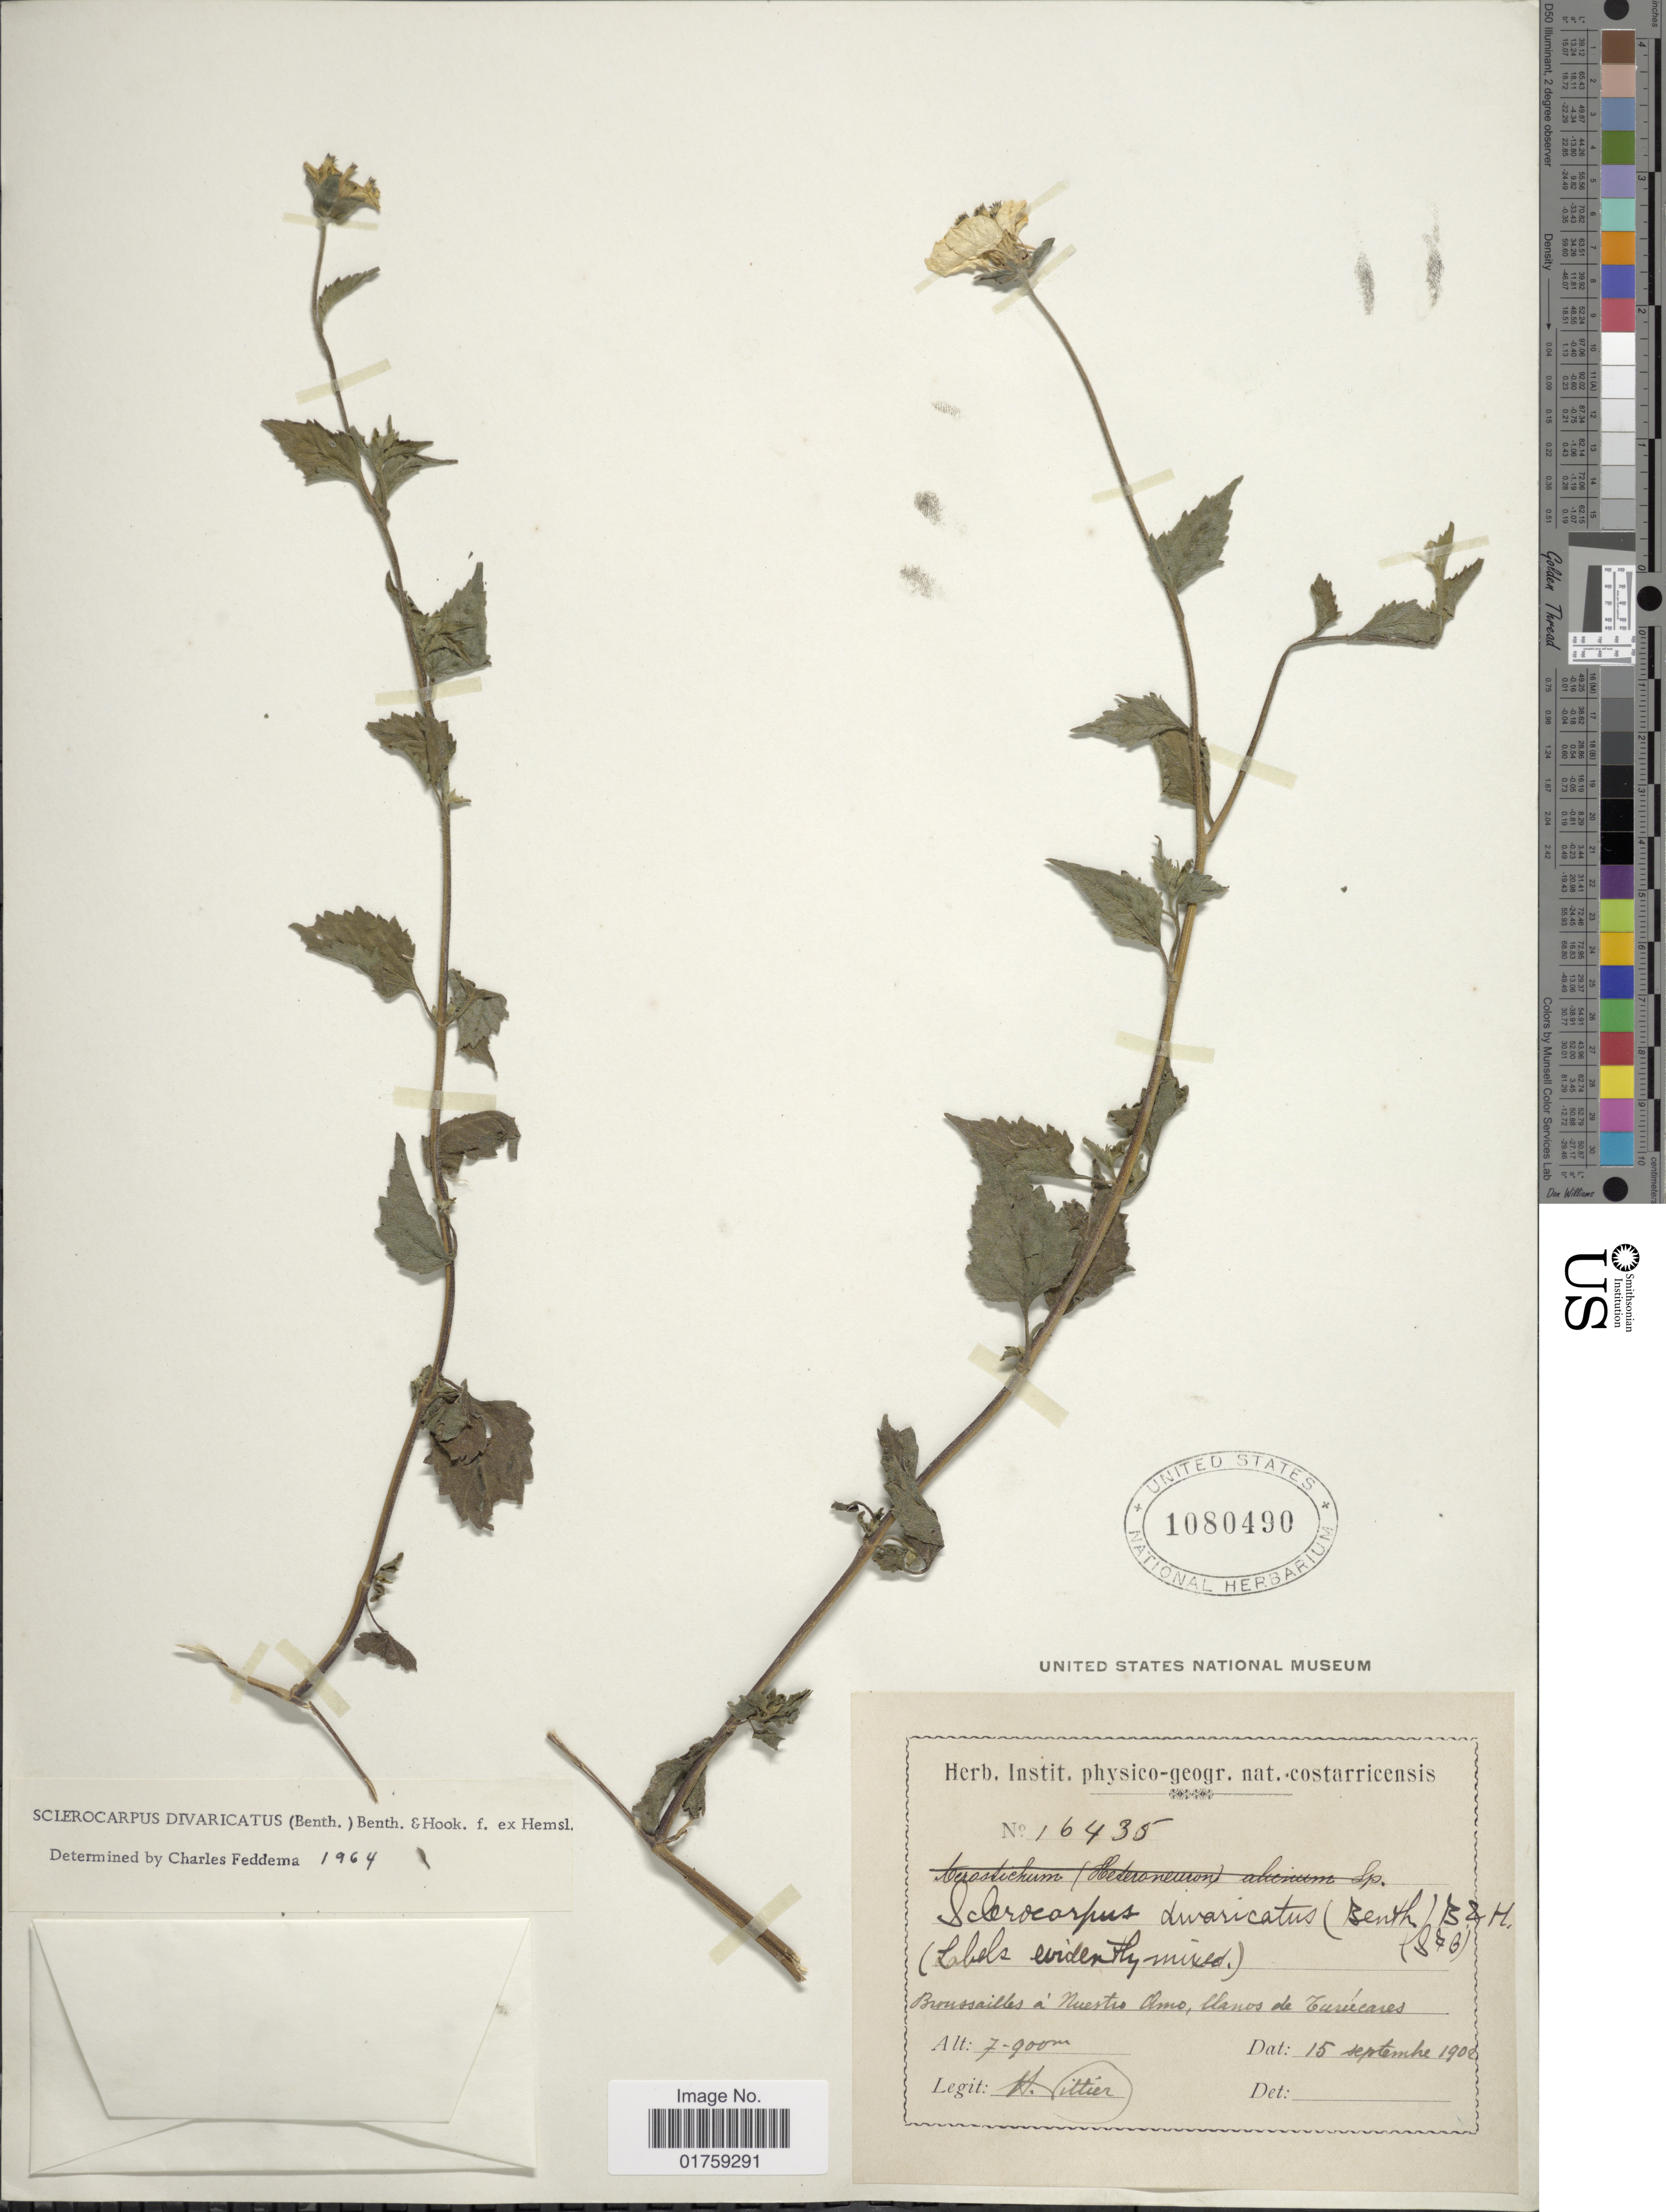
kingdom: Plantae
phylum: Tracheophyta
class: Magnoliopsida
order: Asterales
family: Asteraceae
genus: Sclerocarpus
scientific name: Sclerocarpus divaricatus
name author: (Benth.) Benth. & Hook. f. ex Hemsl.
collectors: A. Pittier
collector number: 16435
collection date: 1902-09-15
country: Costa Rica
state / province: Alajuela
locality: Broussailles a Nuestro Amo, llanos de Curucares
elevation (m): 700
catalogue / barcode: US 1080490